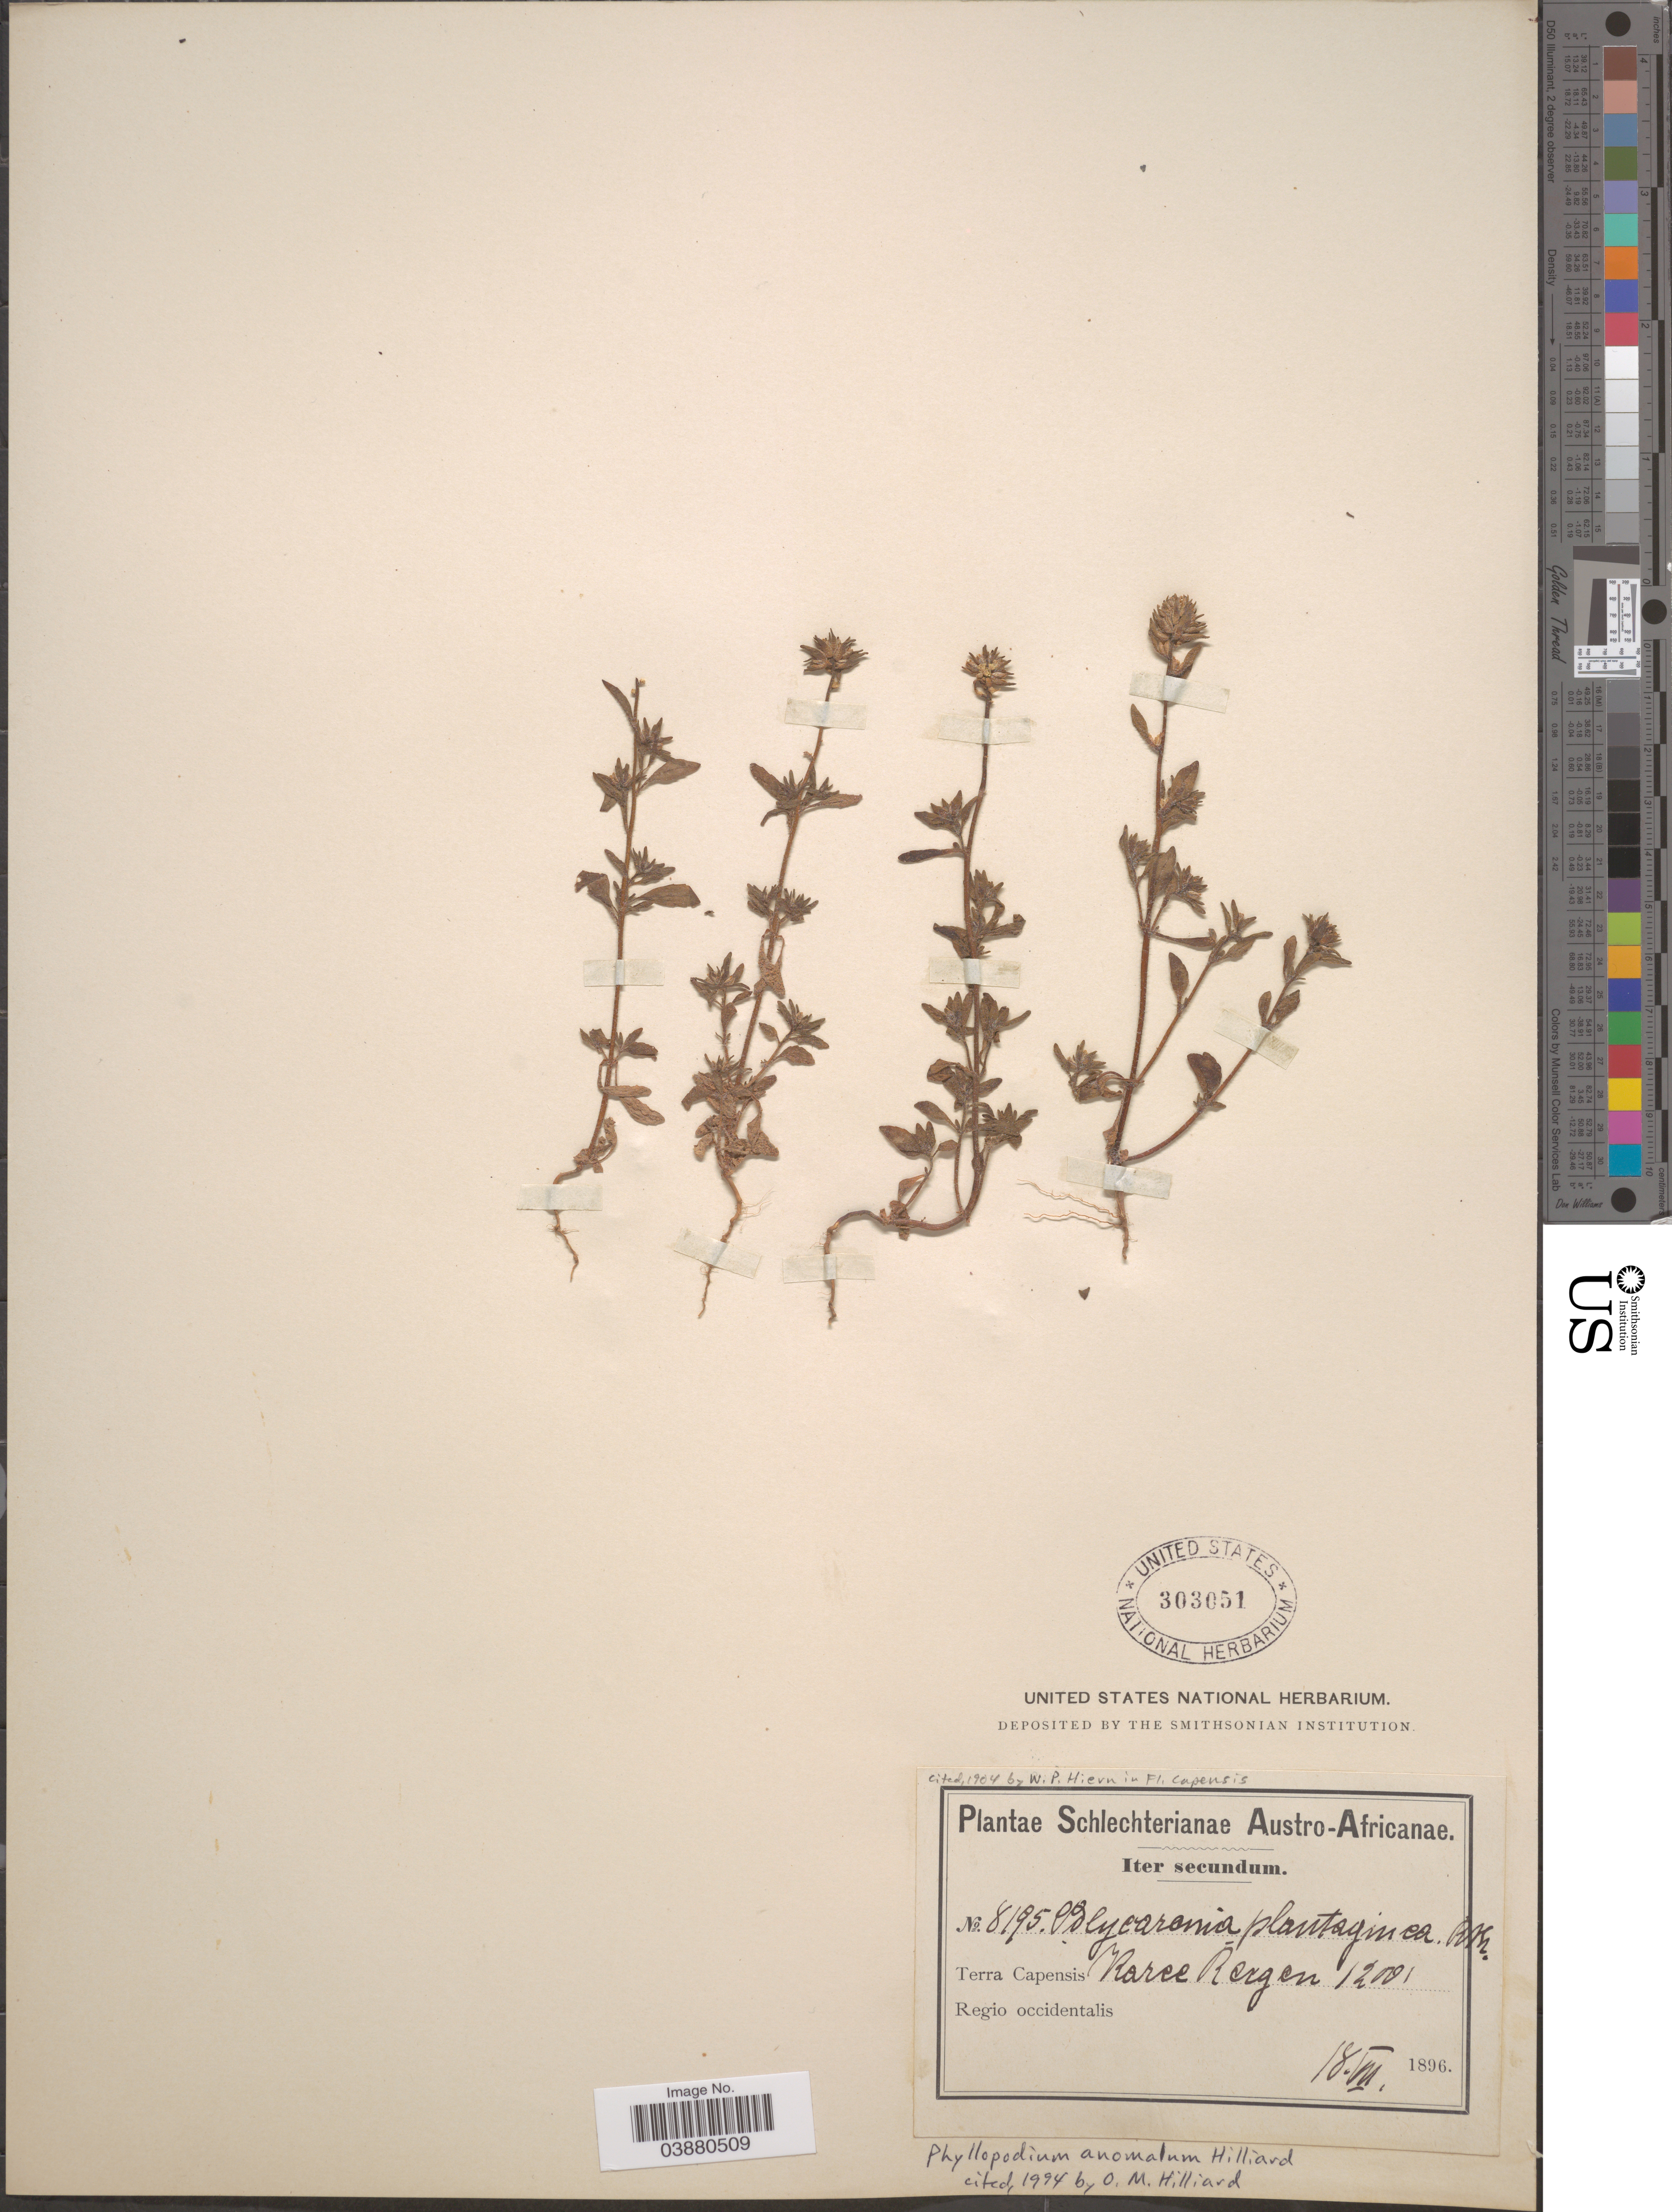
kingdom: Plantae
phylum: Tracheophyta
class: Magnoliopsida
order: Lamiales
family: Scrophulariaceae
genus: Phyllopodium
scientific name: Phyllopodium anomalum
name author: Hilliard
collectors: Schlechter, --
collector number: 8195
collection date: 1896-07-18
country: South Africa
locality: Austro-Africanae. Terra Capensis Karee Bergen. Regio occidentalis.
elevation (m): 366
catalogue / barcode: US 303051